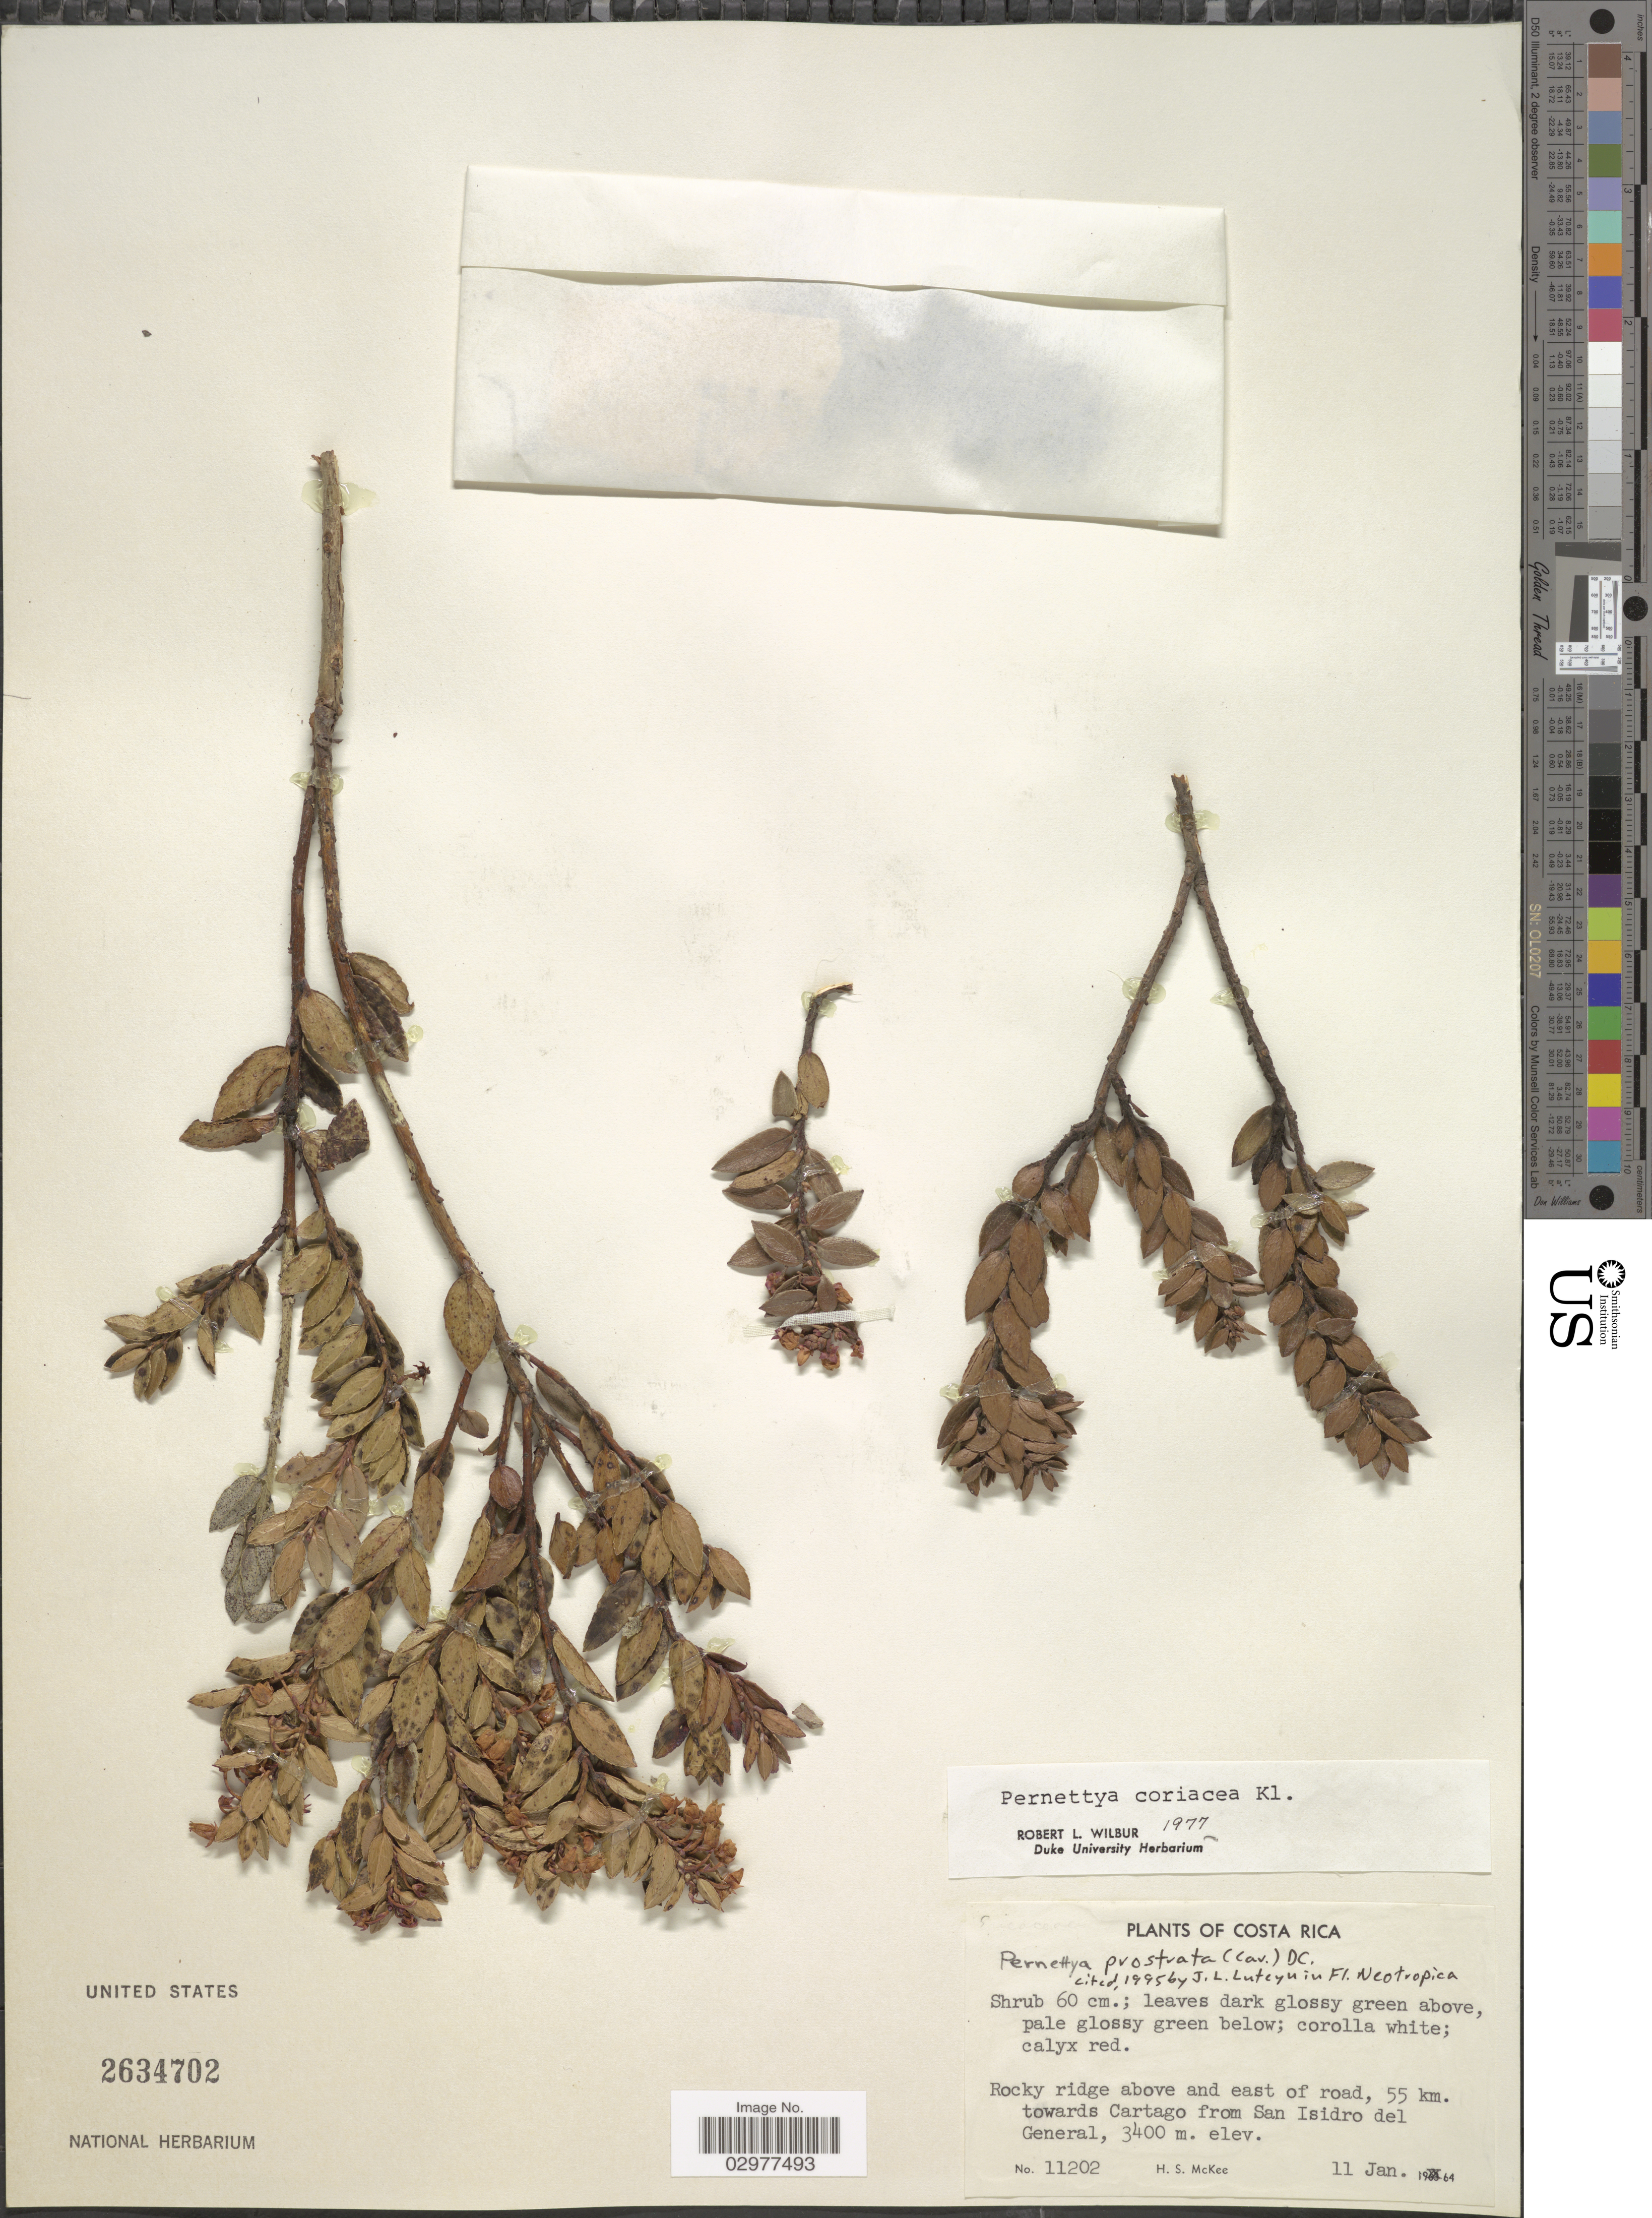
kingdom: Plantae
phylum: Tracheophyta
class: Magnoliopsida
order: Ericales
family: Ericaceae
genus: Pernettya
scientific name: Pernettya prostrata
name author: (Cav.) DC.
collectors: H. S. McKee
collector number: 11202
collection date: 1964-01-11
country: Costa Rica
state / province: Cartago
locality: Rocky ridge above and east of road, 55 km. towards Cartago from San Isidro del General.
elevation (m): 3400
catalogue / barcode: US 2634702